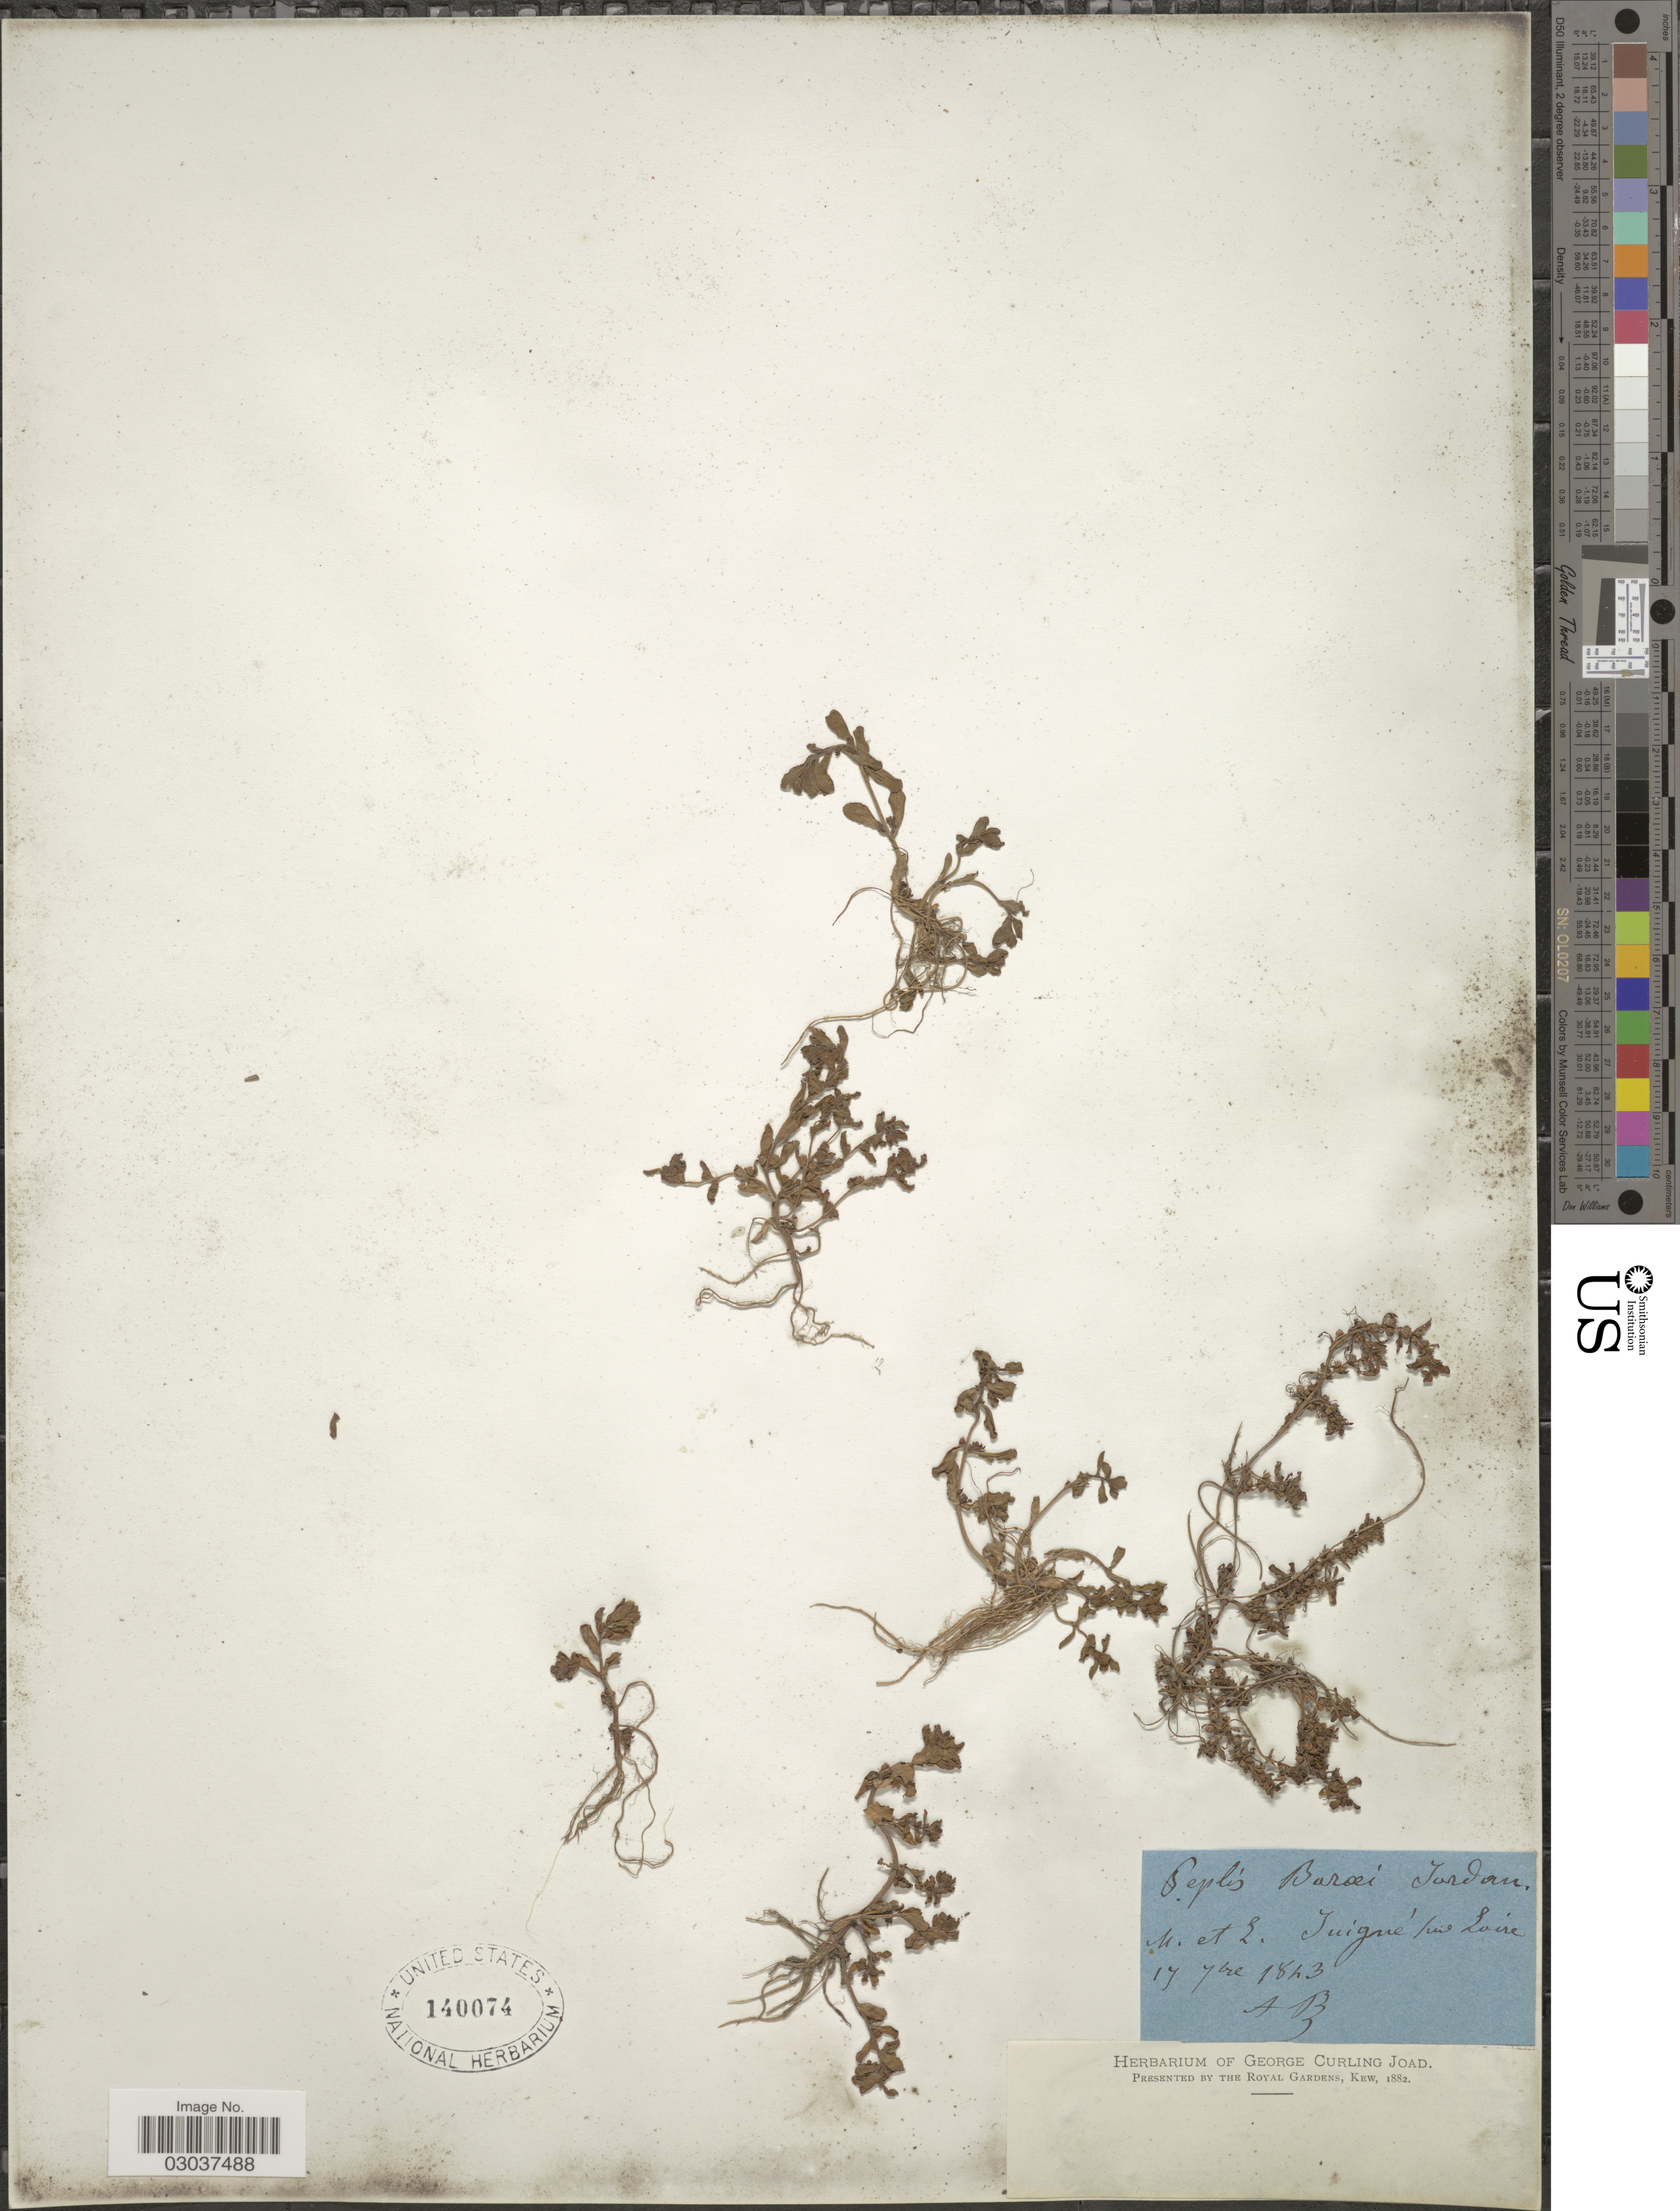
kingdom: Plantae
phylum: Tracheophyta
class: Magnoliopsida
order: Myrtales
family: Lythraceae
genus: Lythrum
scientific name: Lythrum sp.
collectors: A. B.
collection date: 1843-09-17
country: France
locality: Juigné pres Loire.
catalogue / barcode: US 140074